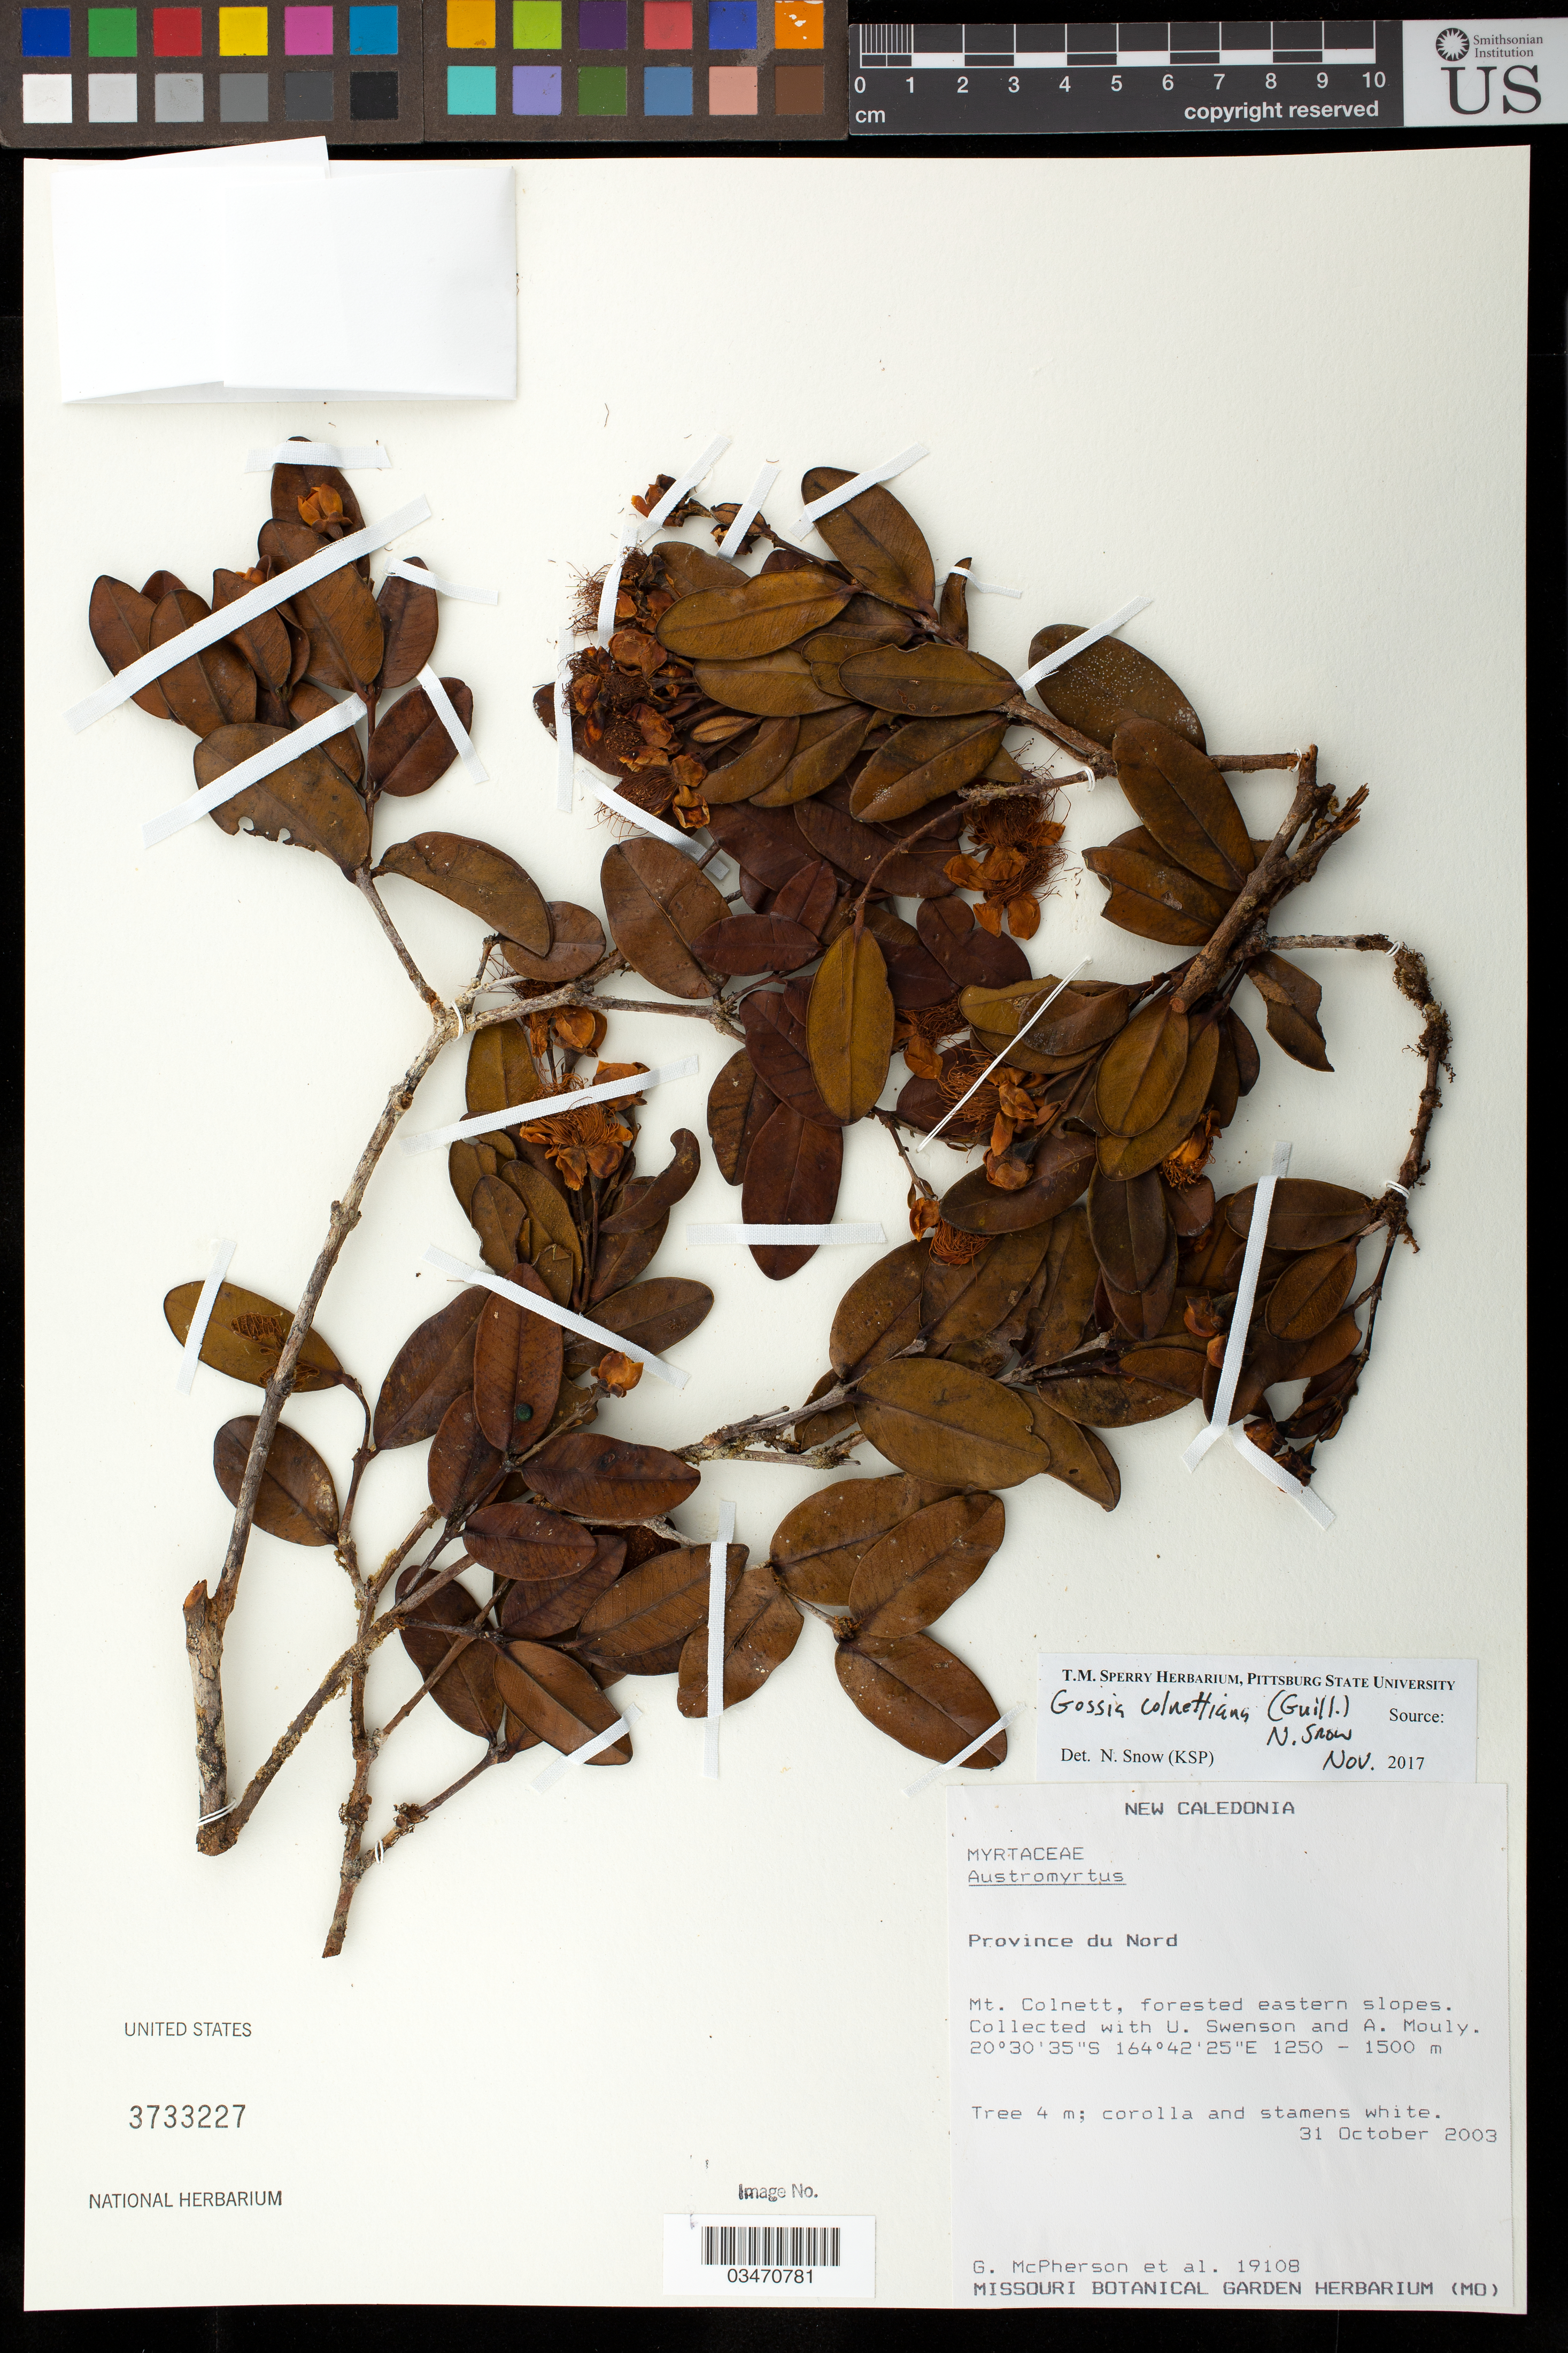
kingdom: Plantae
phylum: Tracheophyta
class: Magnoliopsida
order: Myrtales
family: Myrtaceae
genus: Gossia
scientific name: Gossia colnettiana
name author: (Guillaumin) N. Snow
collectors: G. D. McPherson, U. Swenson & A. Mouly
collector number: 19108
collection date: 2003-10-31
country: New Caledonia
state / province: Nord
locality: Province du Nord, Mt. Colnett, forested eastern slopes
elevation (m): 1250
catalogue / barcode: US 3733227